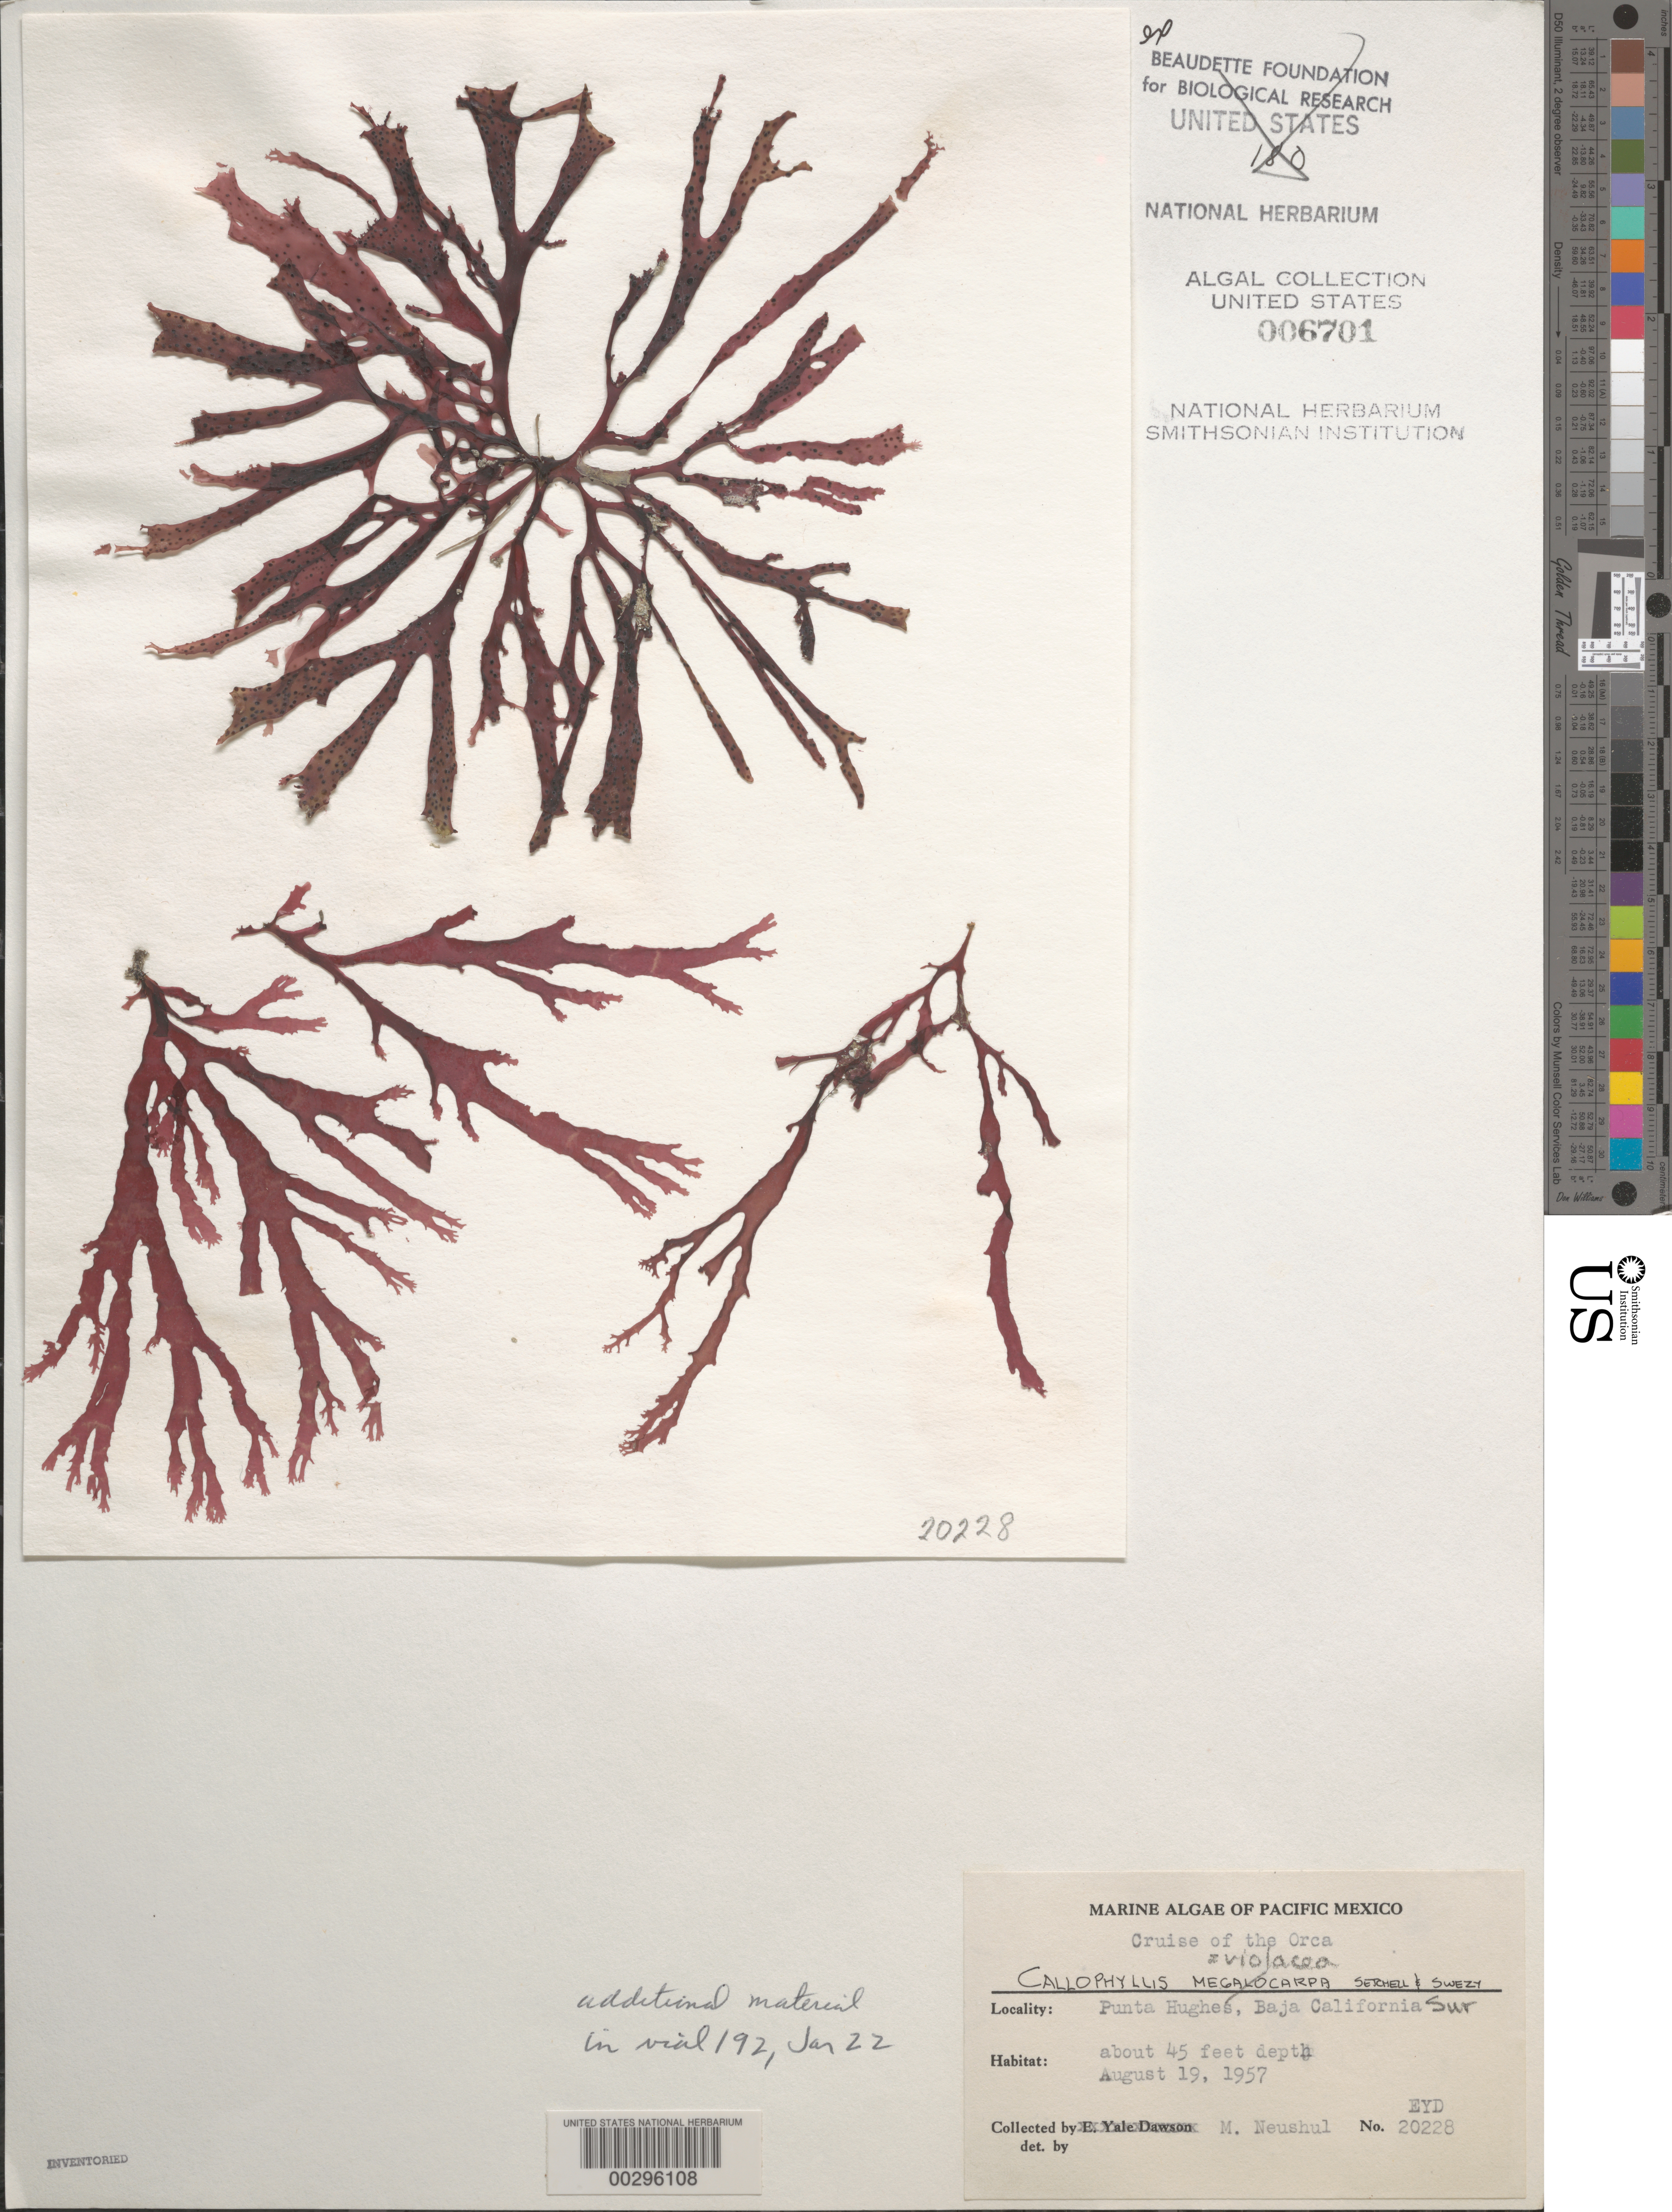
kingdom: Plantae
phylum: Rhodophyta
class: Florideophyceae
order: Gigartinales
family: Kallymeniaceae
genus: Callophyllis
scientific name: Callophyllis violacea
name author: J. Agardh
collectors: M. Neushul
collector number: EYD 20228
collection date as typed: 19 Aug 1957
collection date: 1957-08-19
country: Mexico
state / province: Baja California Sur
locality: Punta Hughes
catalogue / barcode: US 6701